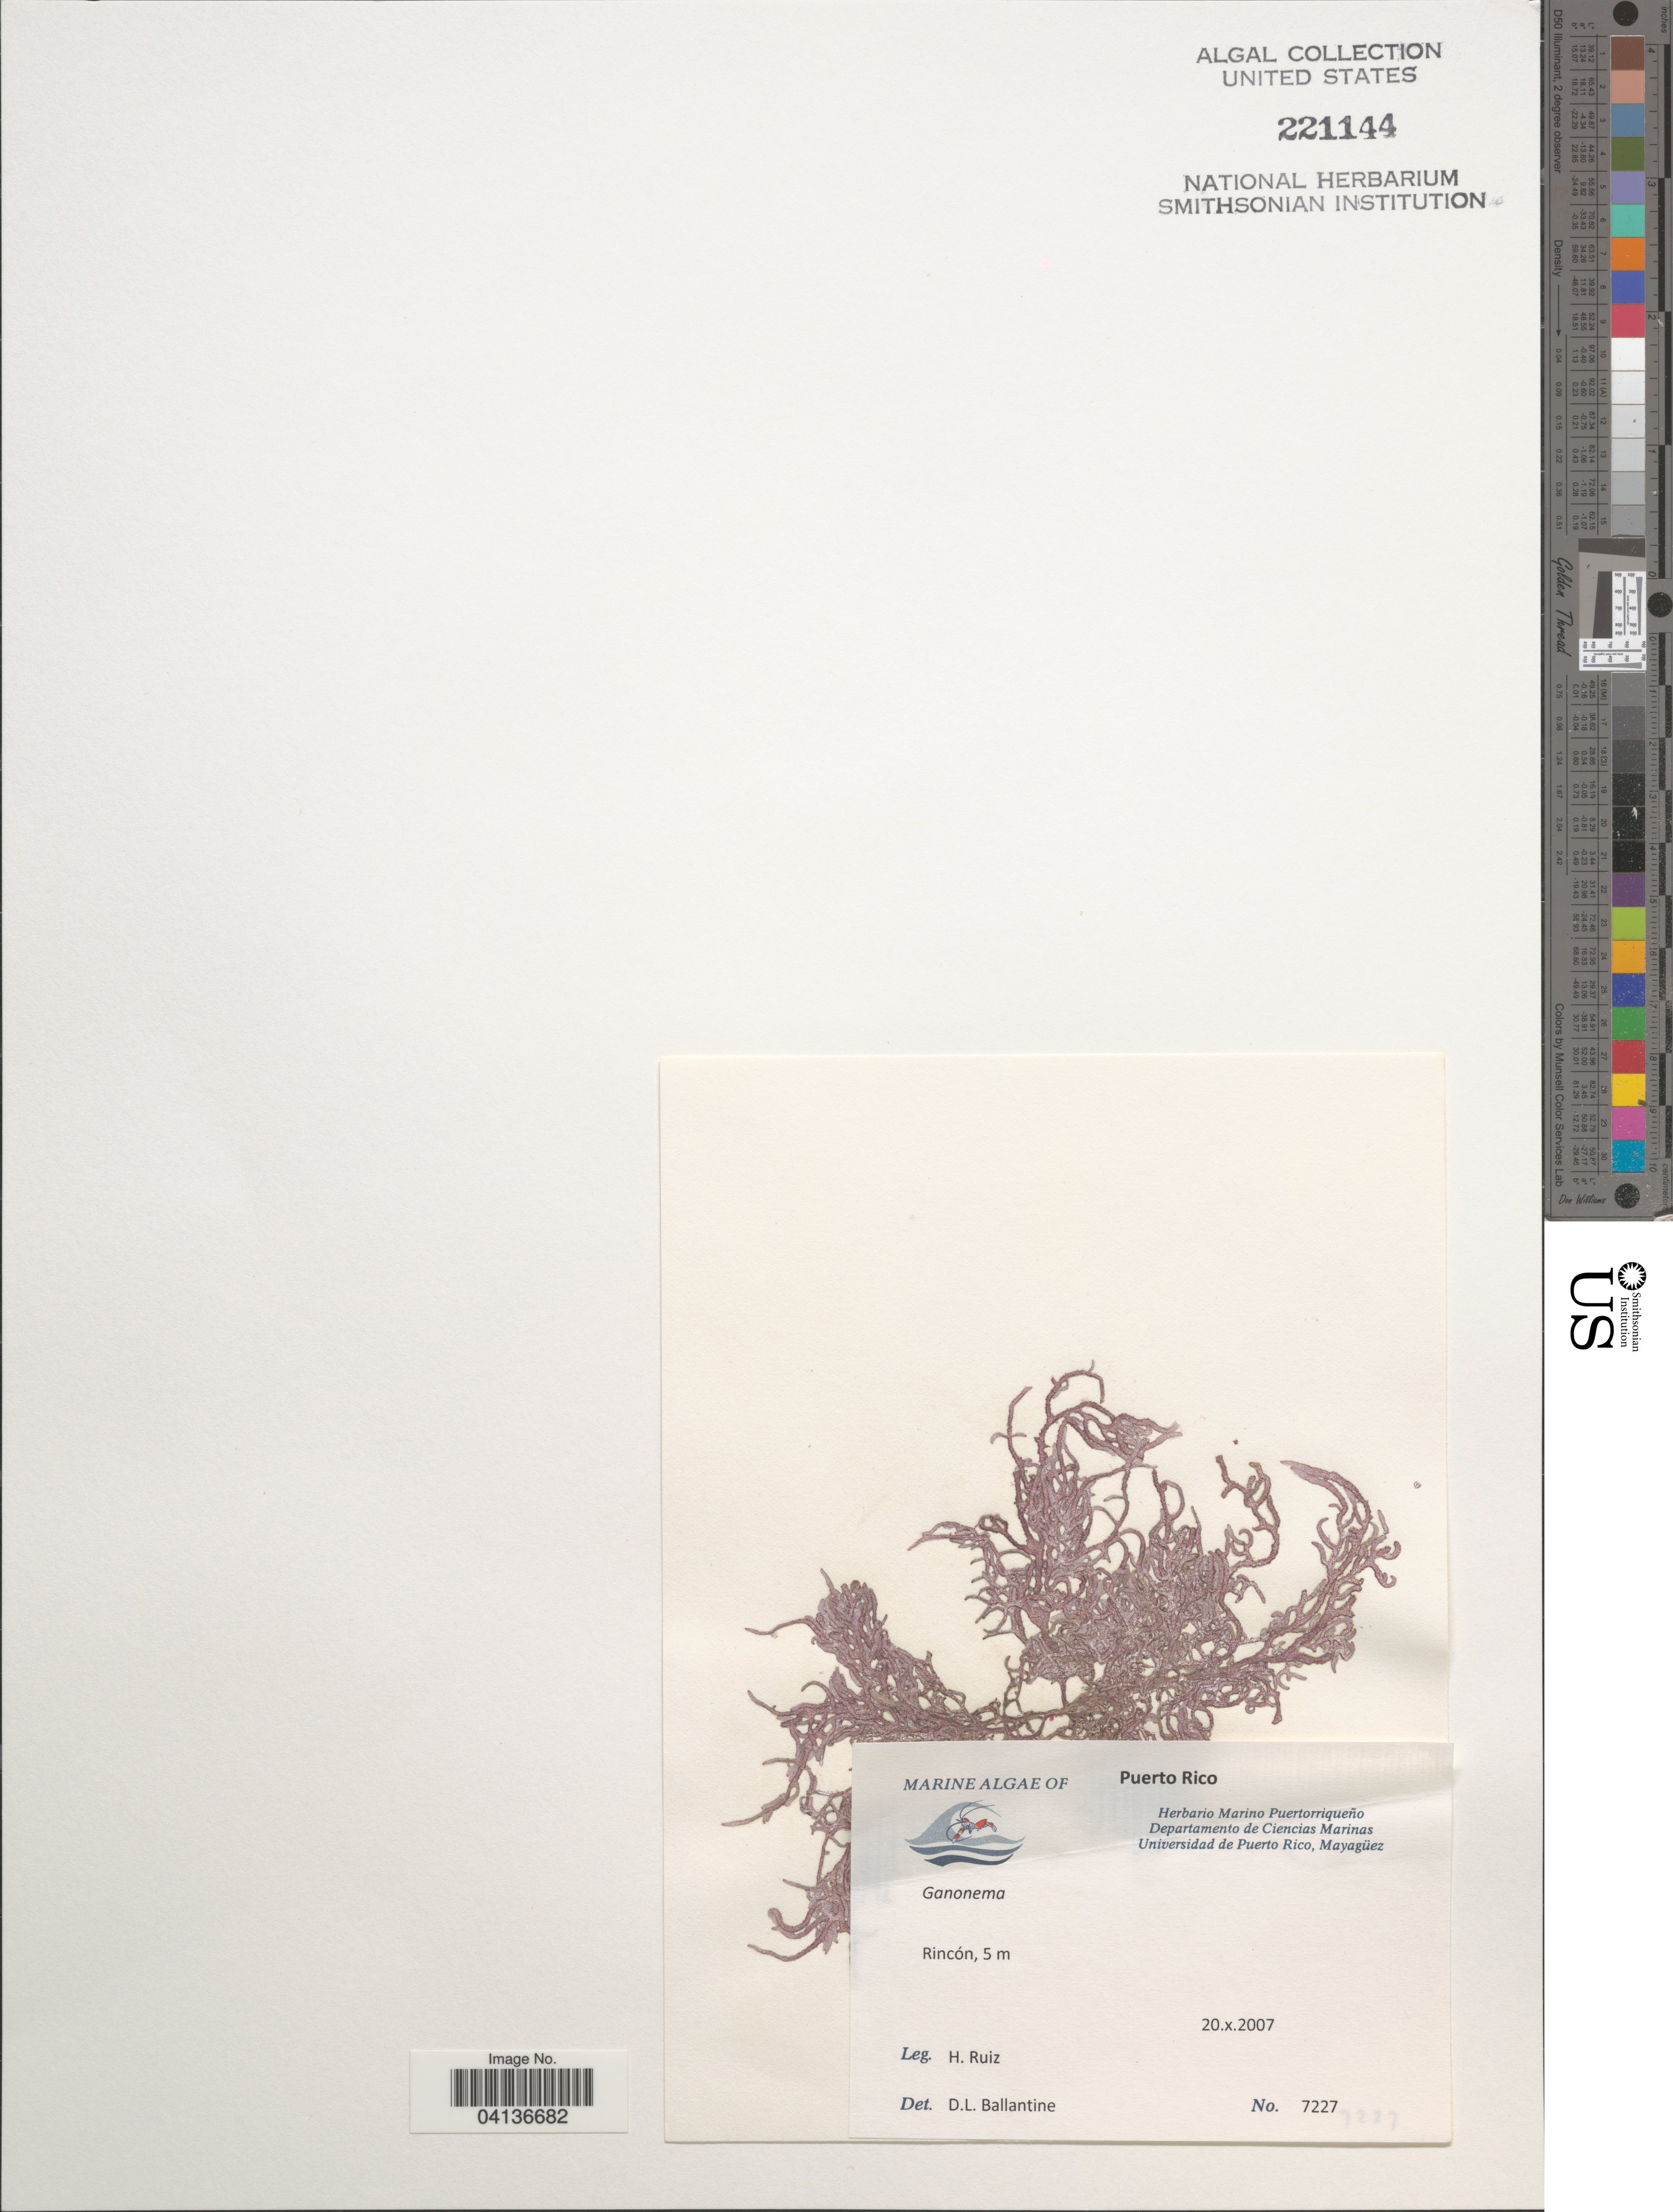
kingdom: Plantae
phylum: Rhodophyta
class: Florideophyceae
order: Nemaliales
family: Liagoraceae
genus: Gloiocallis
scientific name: Gloiocallis dendroidea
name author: (P. Crouan & H. Crouan) S.-M. Lin et al.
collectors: H. Ruiz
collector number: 7227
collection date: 2007-10-20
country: Puerto Rico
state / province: Rincón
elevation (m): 5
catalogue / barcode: US 221144